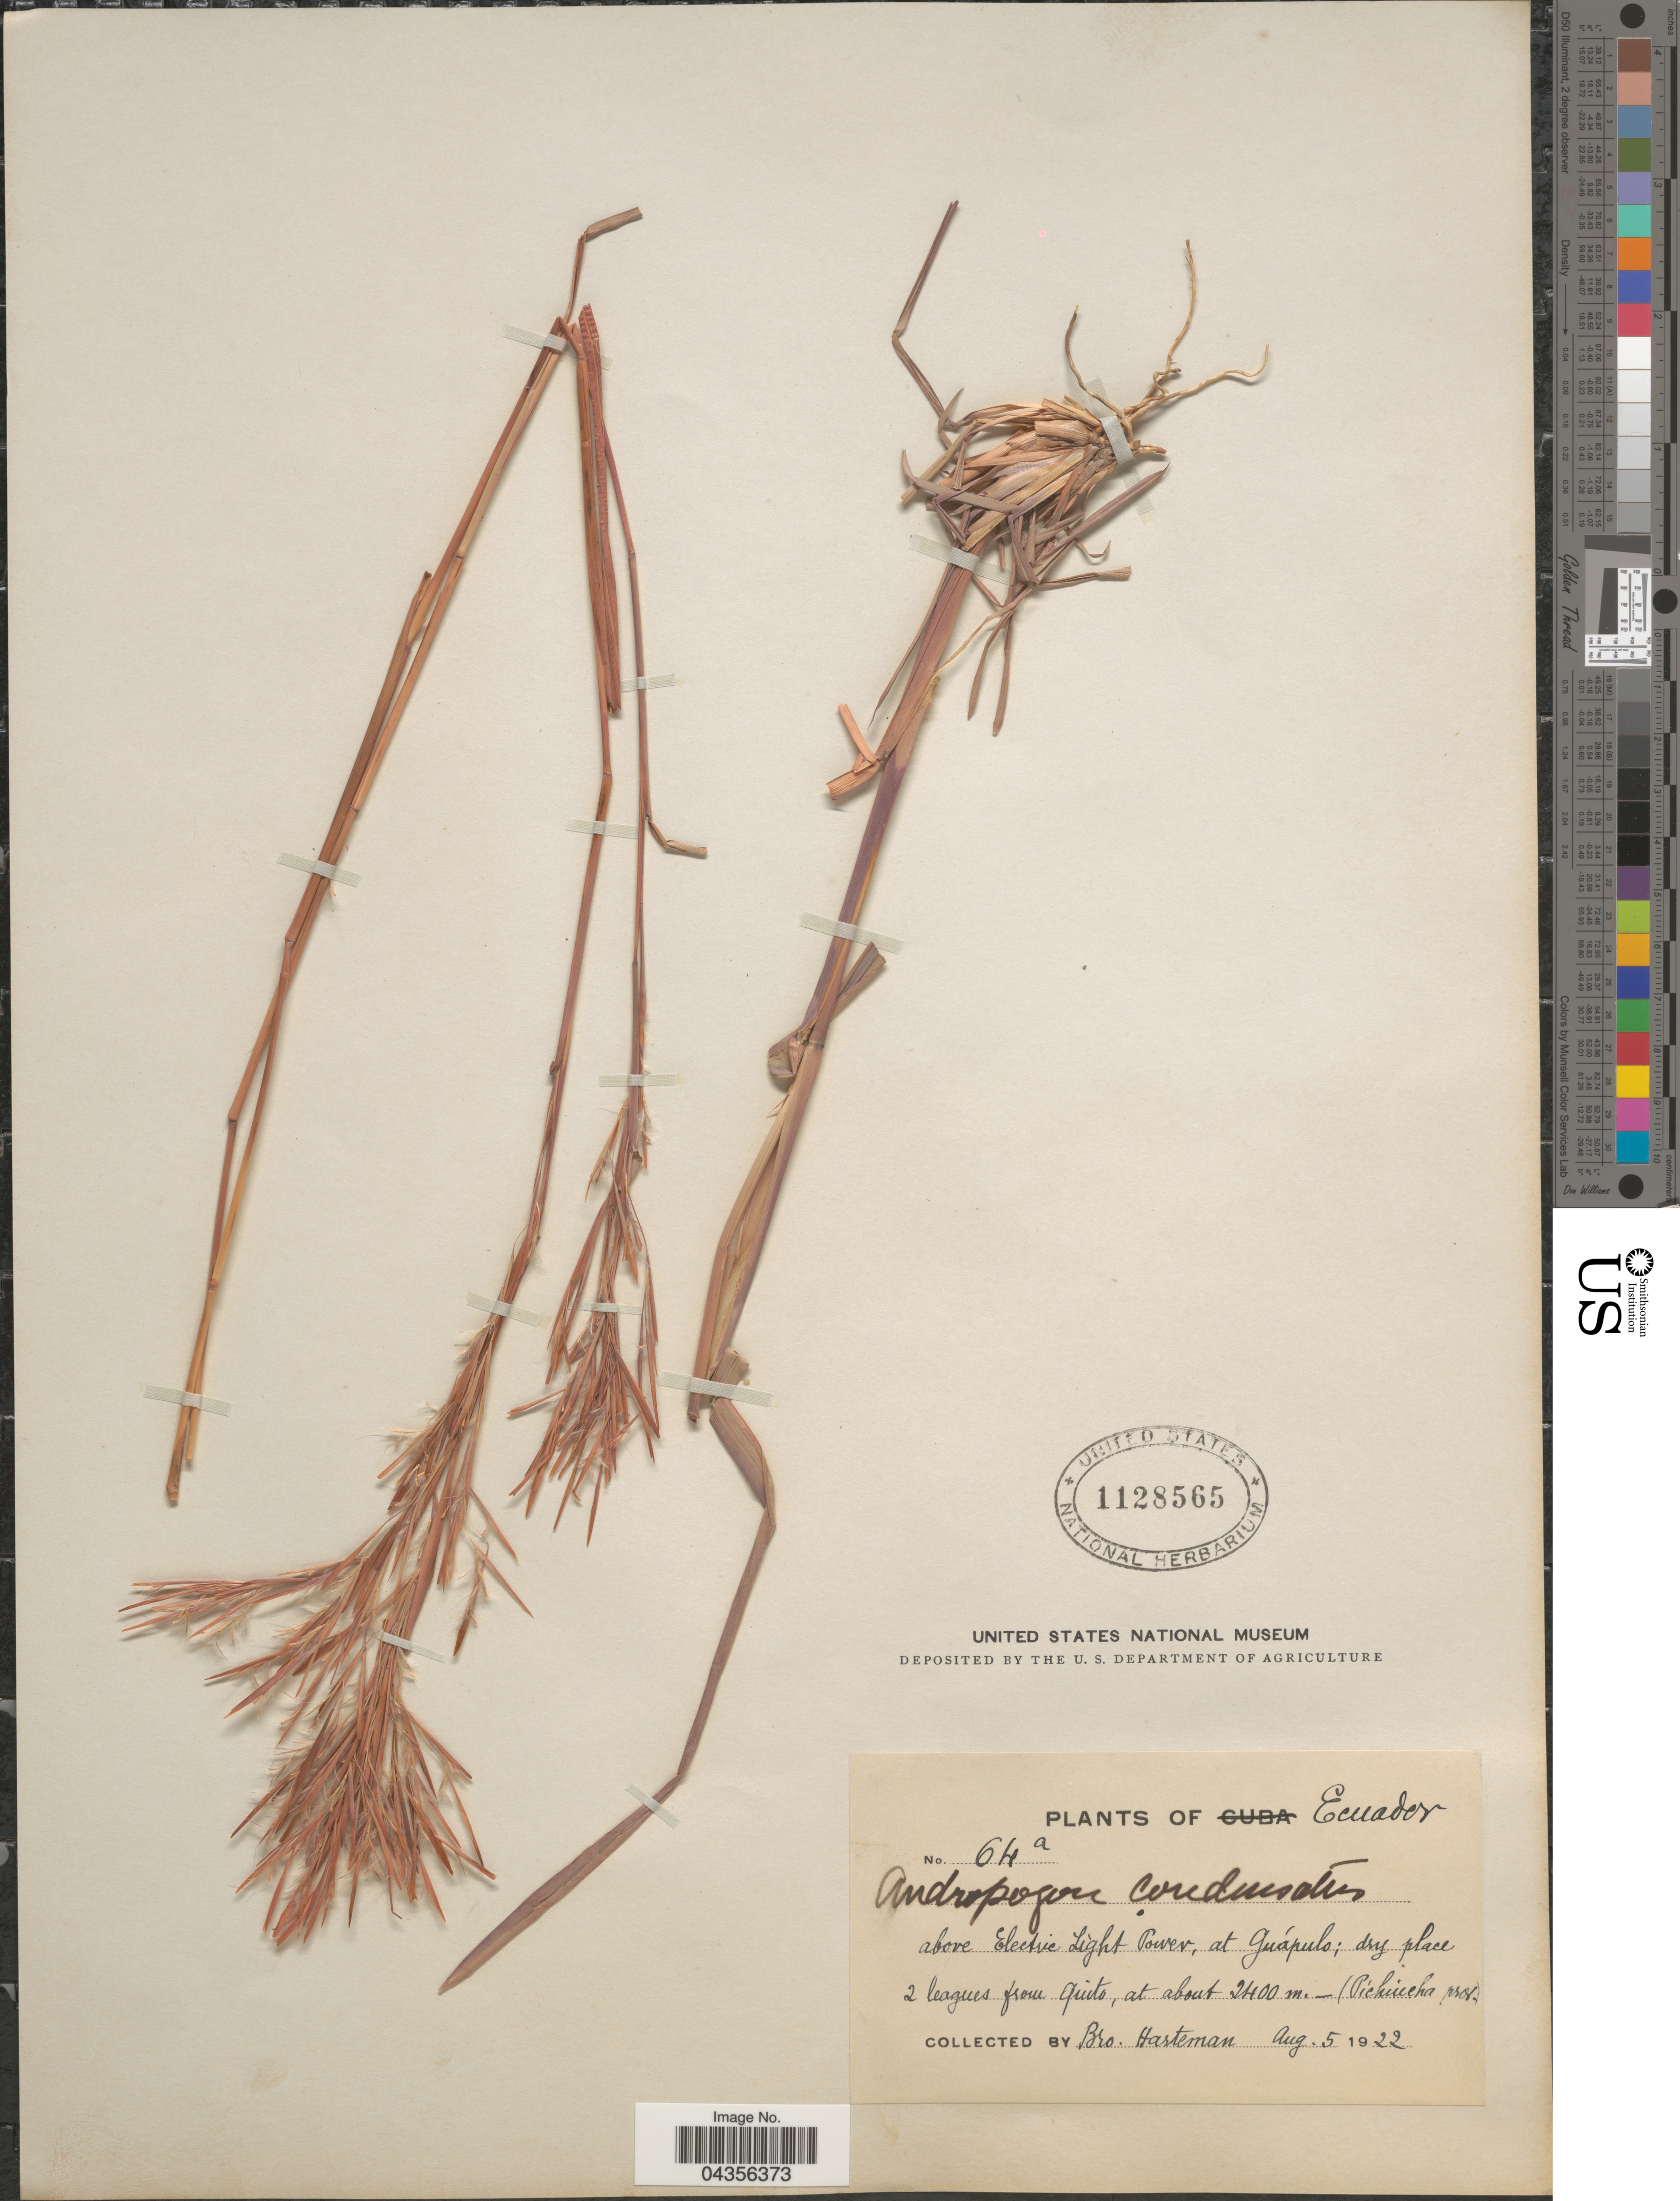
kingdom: Plantae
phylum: Tracheophyta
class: Liliopsida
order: Poales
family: Poaceae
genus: Schizachyrium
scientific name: Schizachyrium microstachyum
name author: (Desv. ex Ham.) Roseng. et al.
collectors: Bro. Harteman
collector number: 64a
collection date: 1922-08-05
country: Ecuador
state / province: Pichincha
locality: Above Elective Light Power, at Guápulo.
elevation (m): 2400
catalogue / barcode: US 1128565